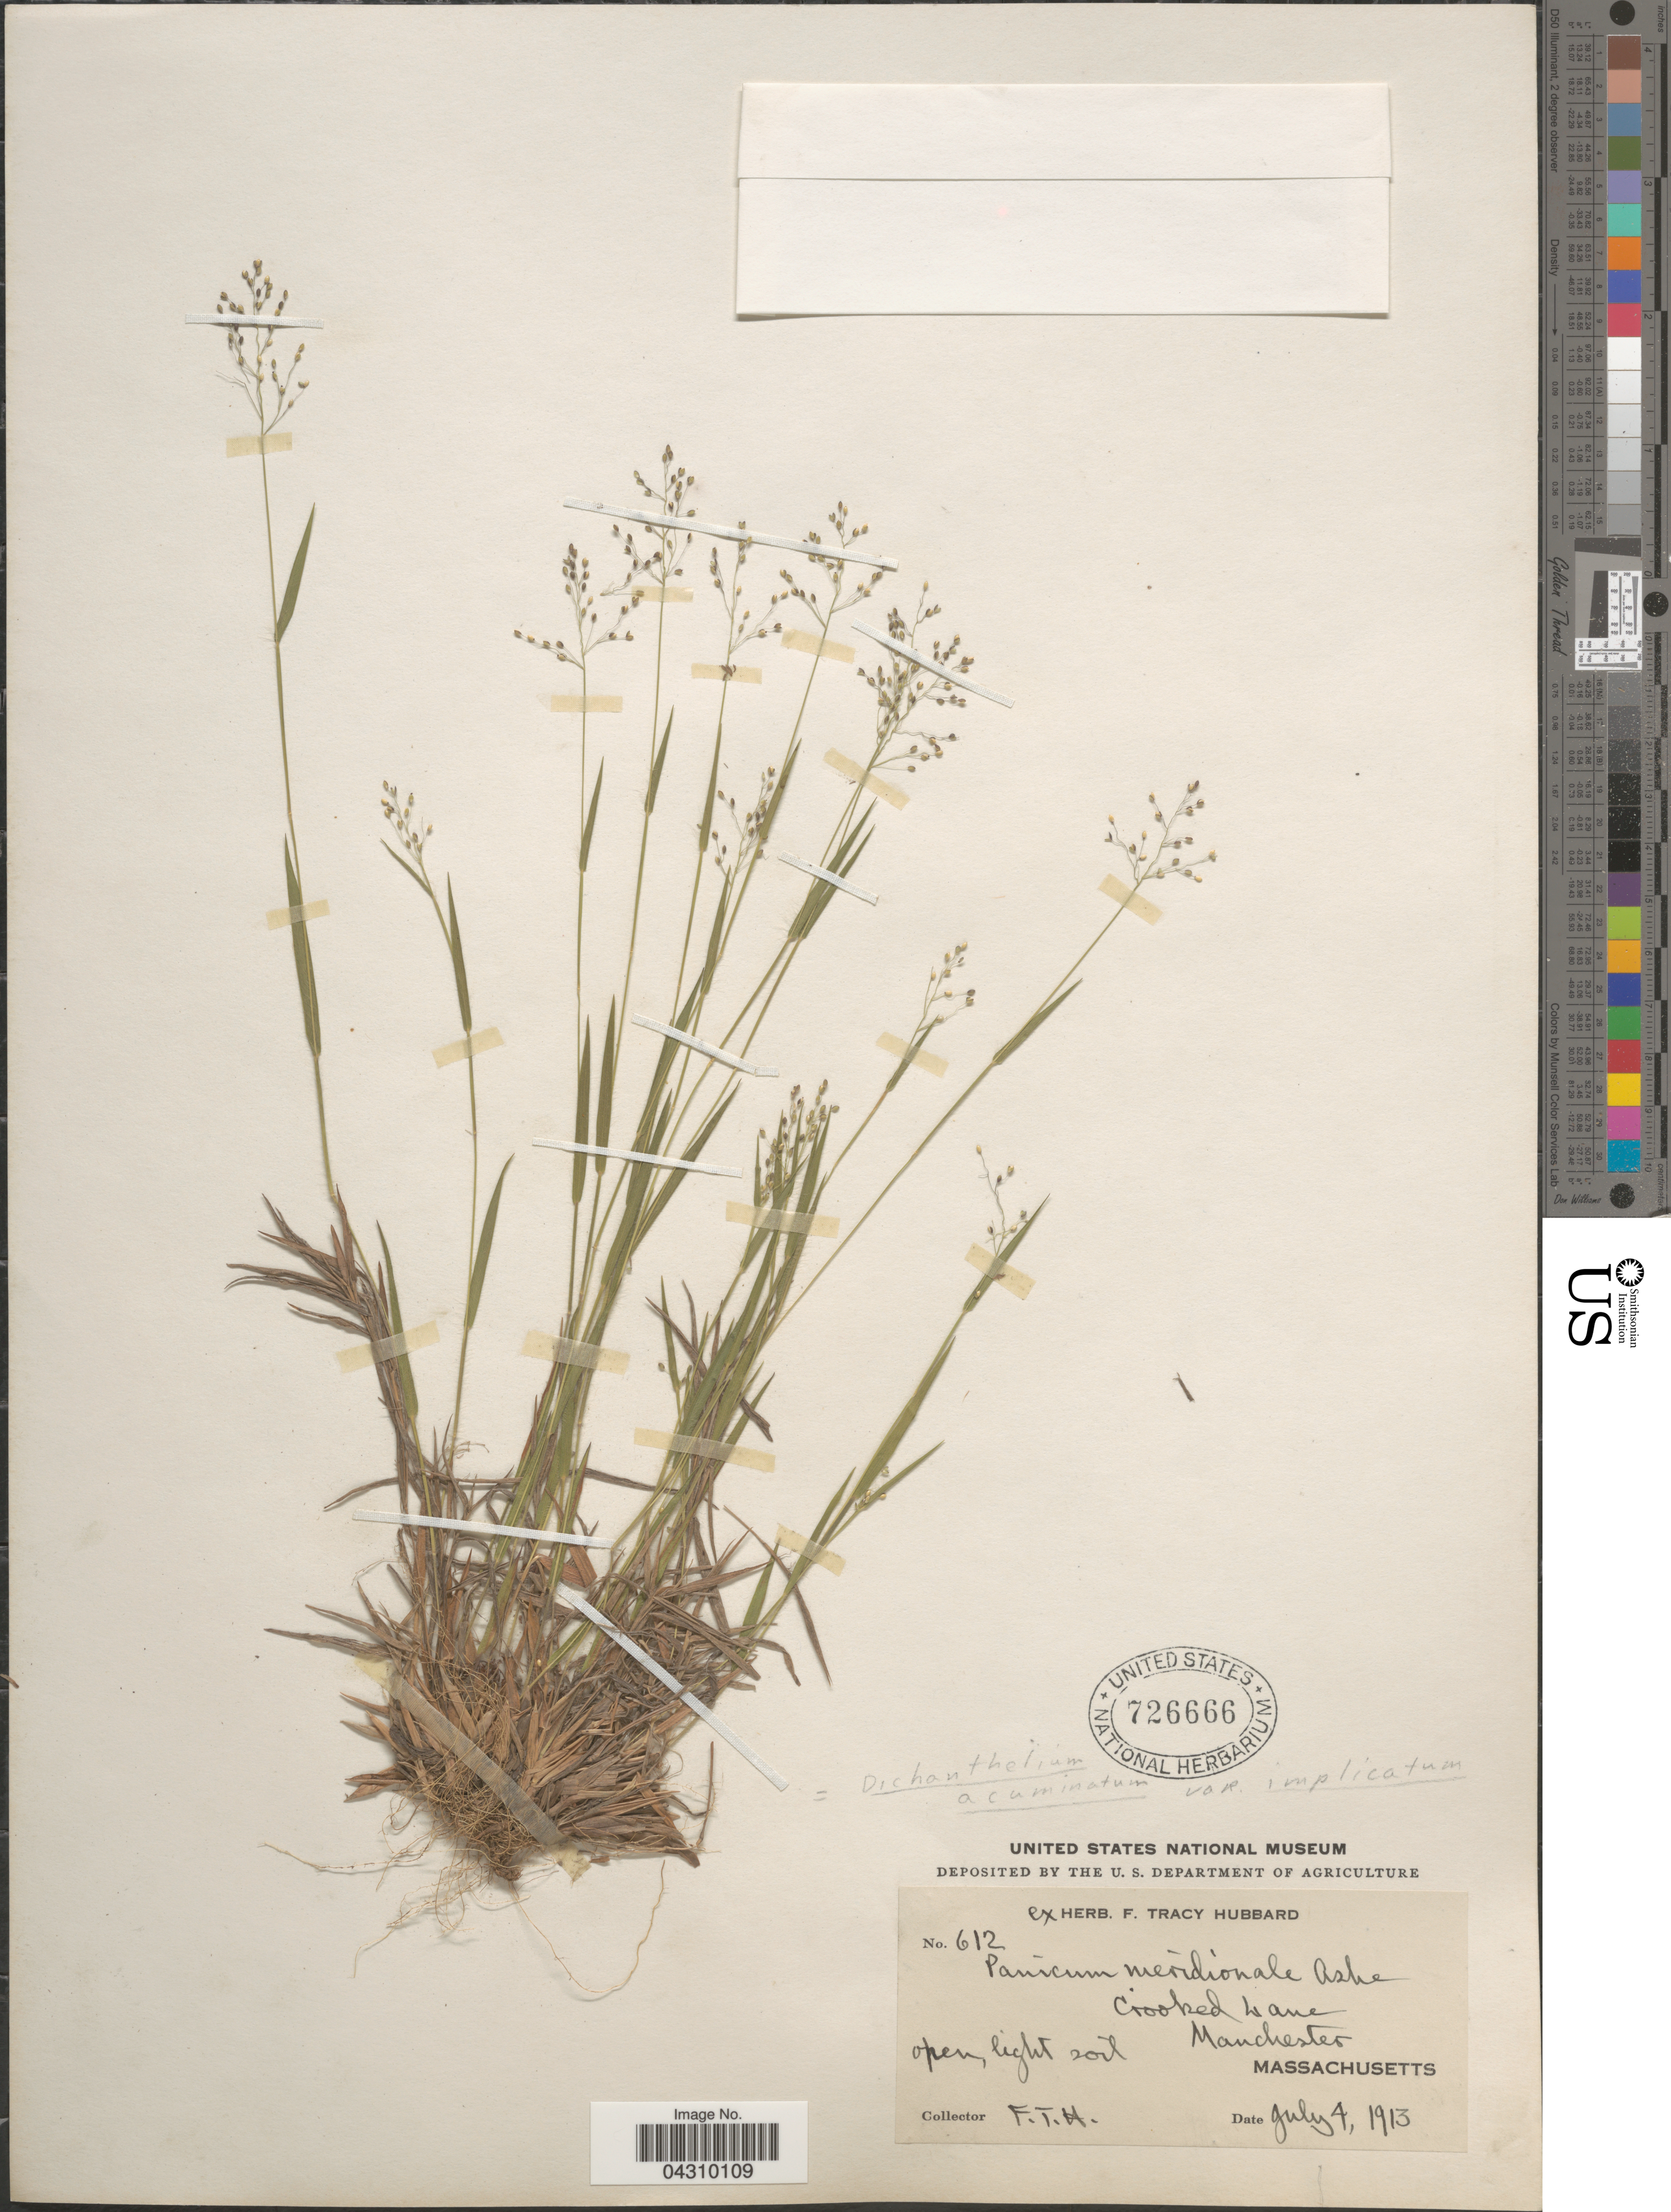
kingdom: Plantae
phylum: Tracheophyta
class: Liliopsida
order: Poales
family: Poaceae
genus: Dichanthelium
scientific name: Dichanthelium acuminatum var. acuminatum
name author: (Sw.) Gould & C.A. Clark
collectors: F. T. Hubbard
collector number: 612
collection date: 1913-07-04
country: United States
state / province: Massachusetts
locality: Crooked Lane. Manchester.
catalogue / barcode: US 726666